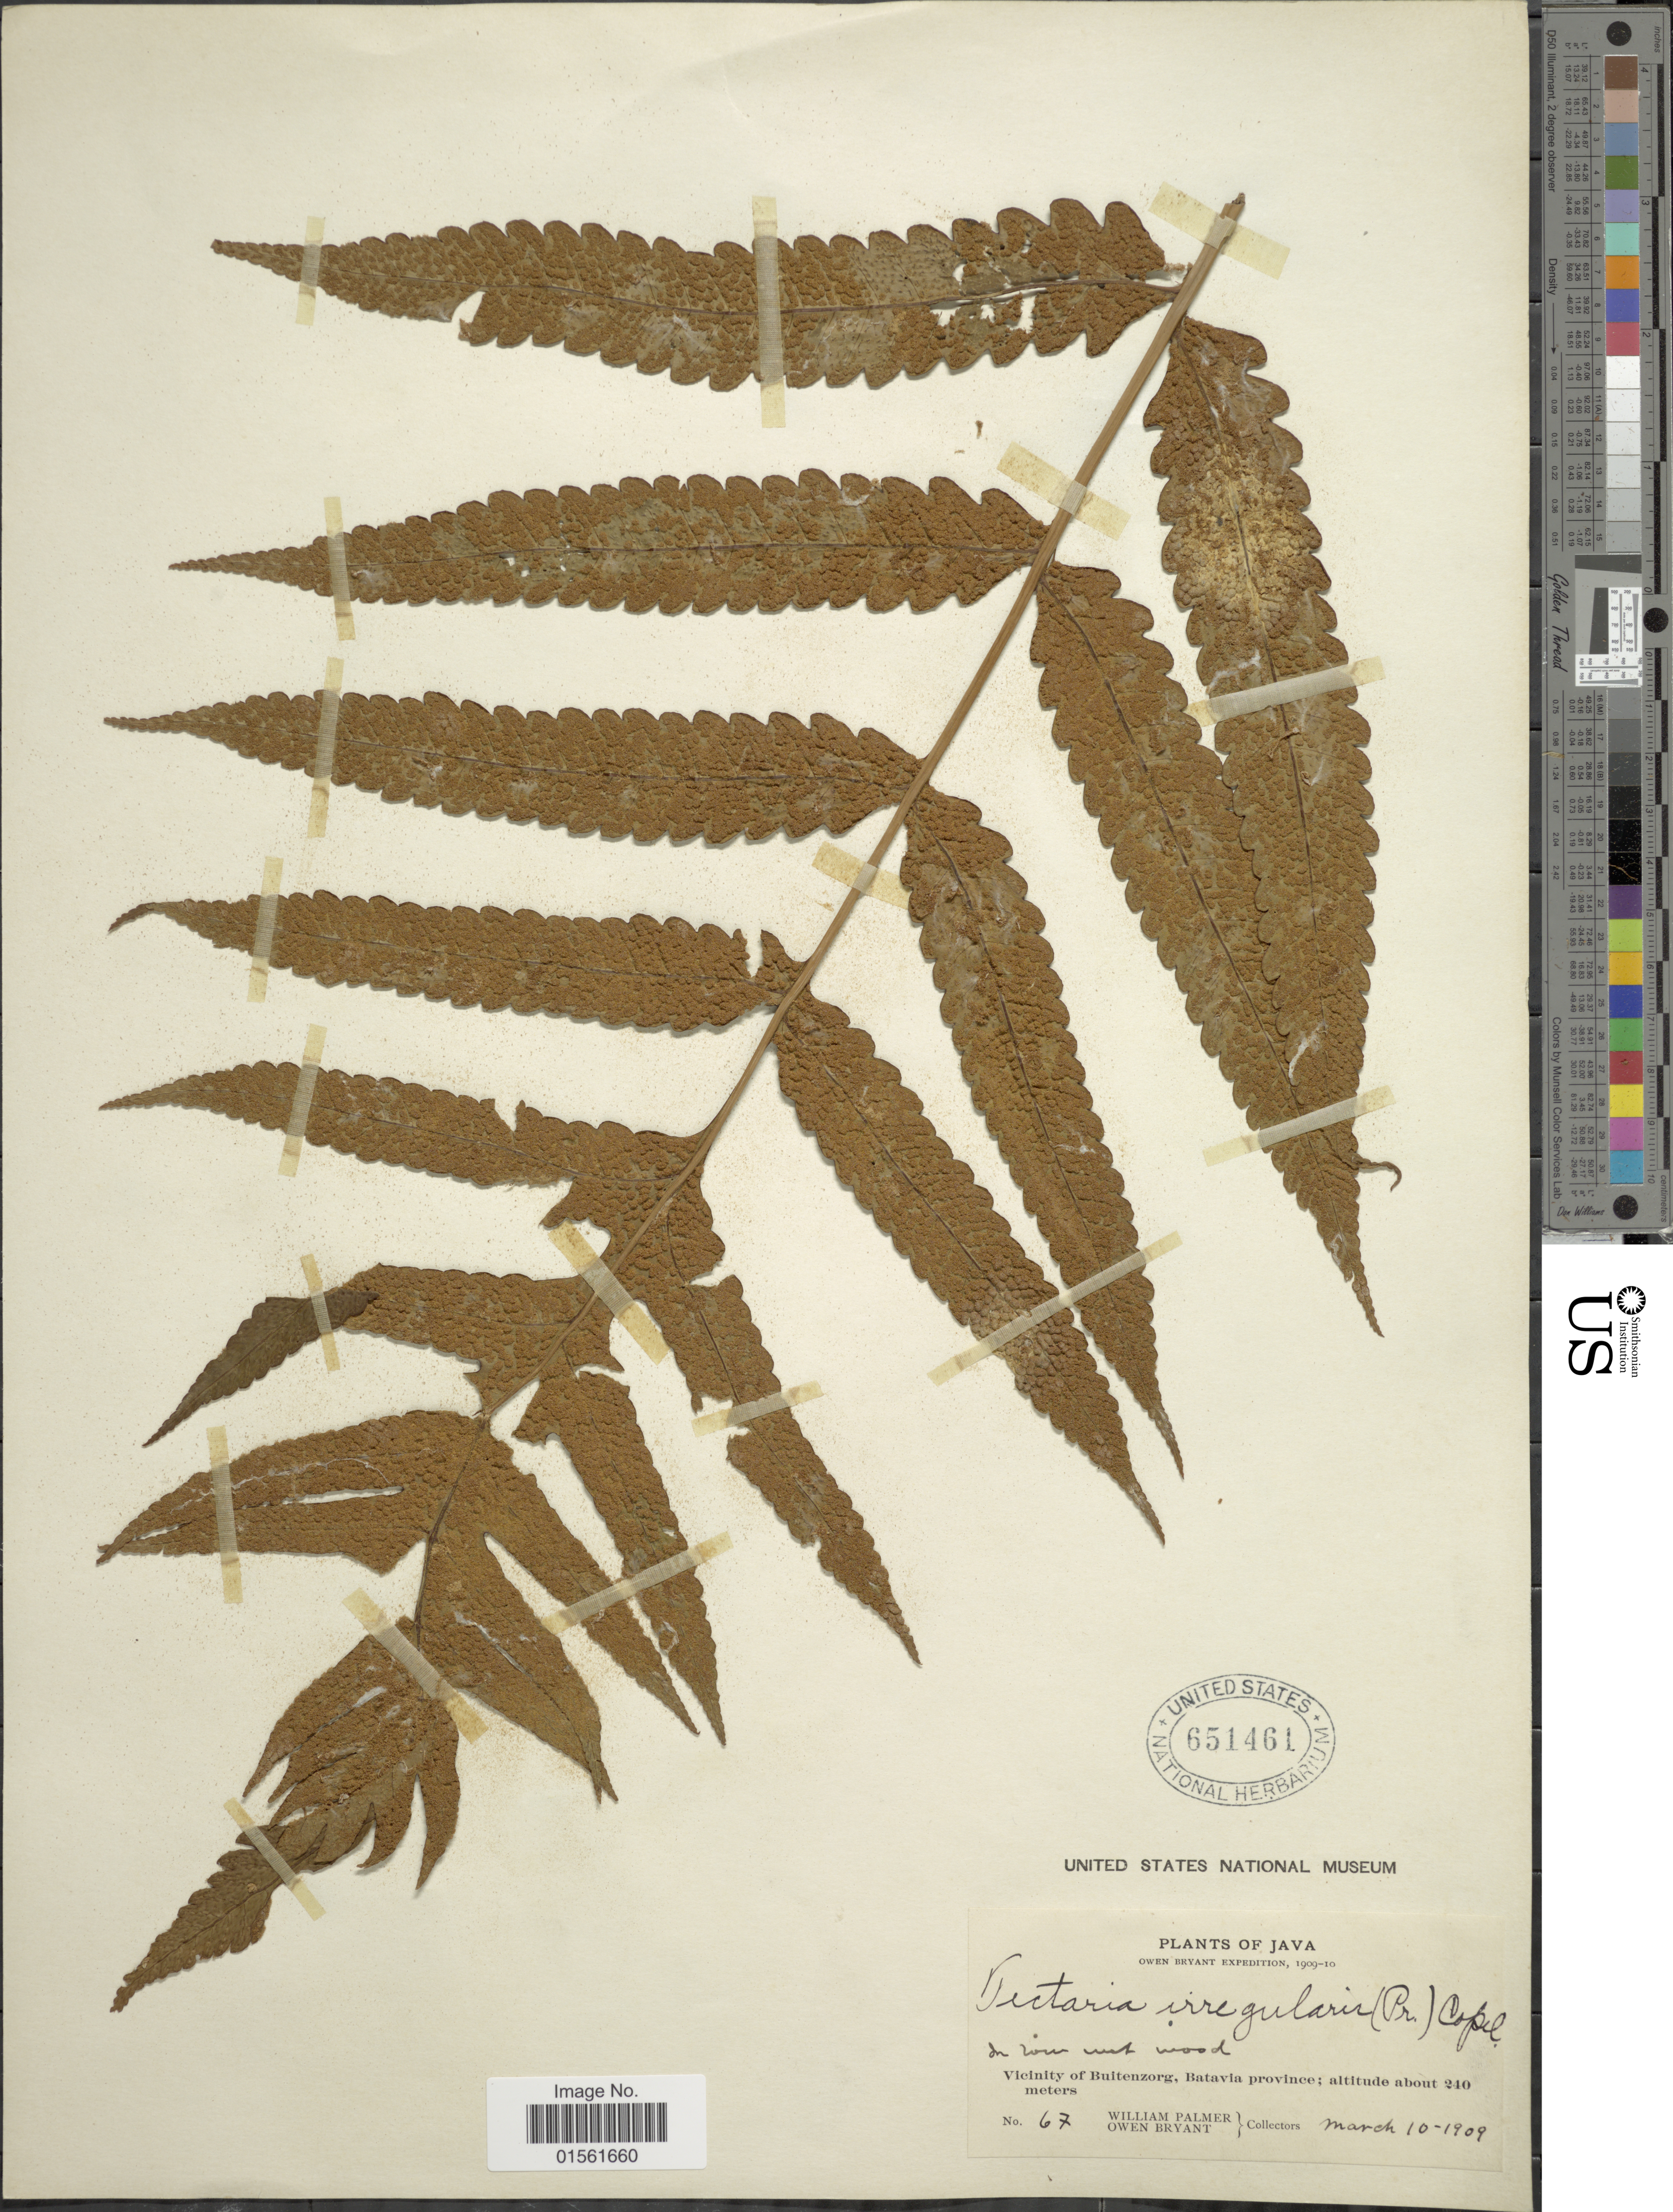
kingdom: Plantae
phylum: Tracheophyta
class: Polypodiopsida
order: Polypodiales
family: Dryopteridaceae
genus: Pleocnemia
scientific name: Pleocnemia irregularis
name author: (C. Presl) Holttum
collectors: W. Palmer & O. Bryant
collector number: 67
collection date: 1909-03-10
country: Indonesia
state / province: Java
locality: Java, Vicinity of Buitenzorg, Batavia Province.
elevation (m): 240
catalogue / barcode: US 651461